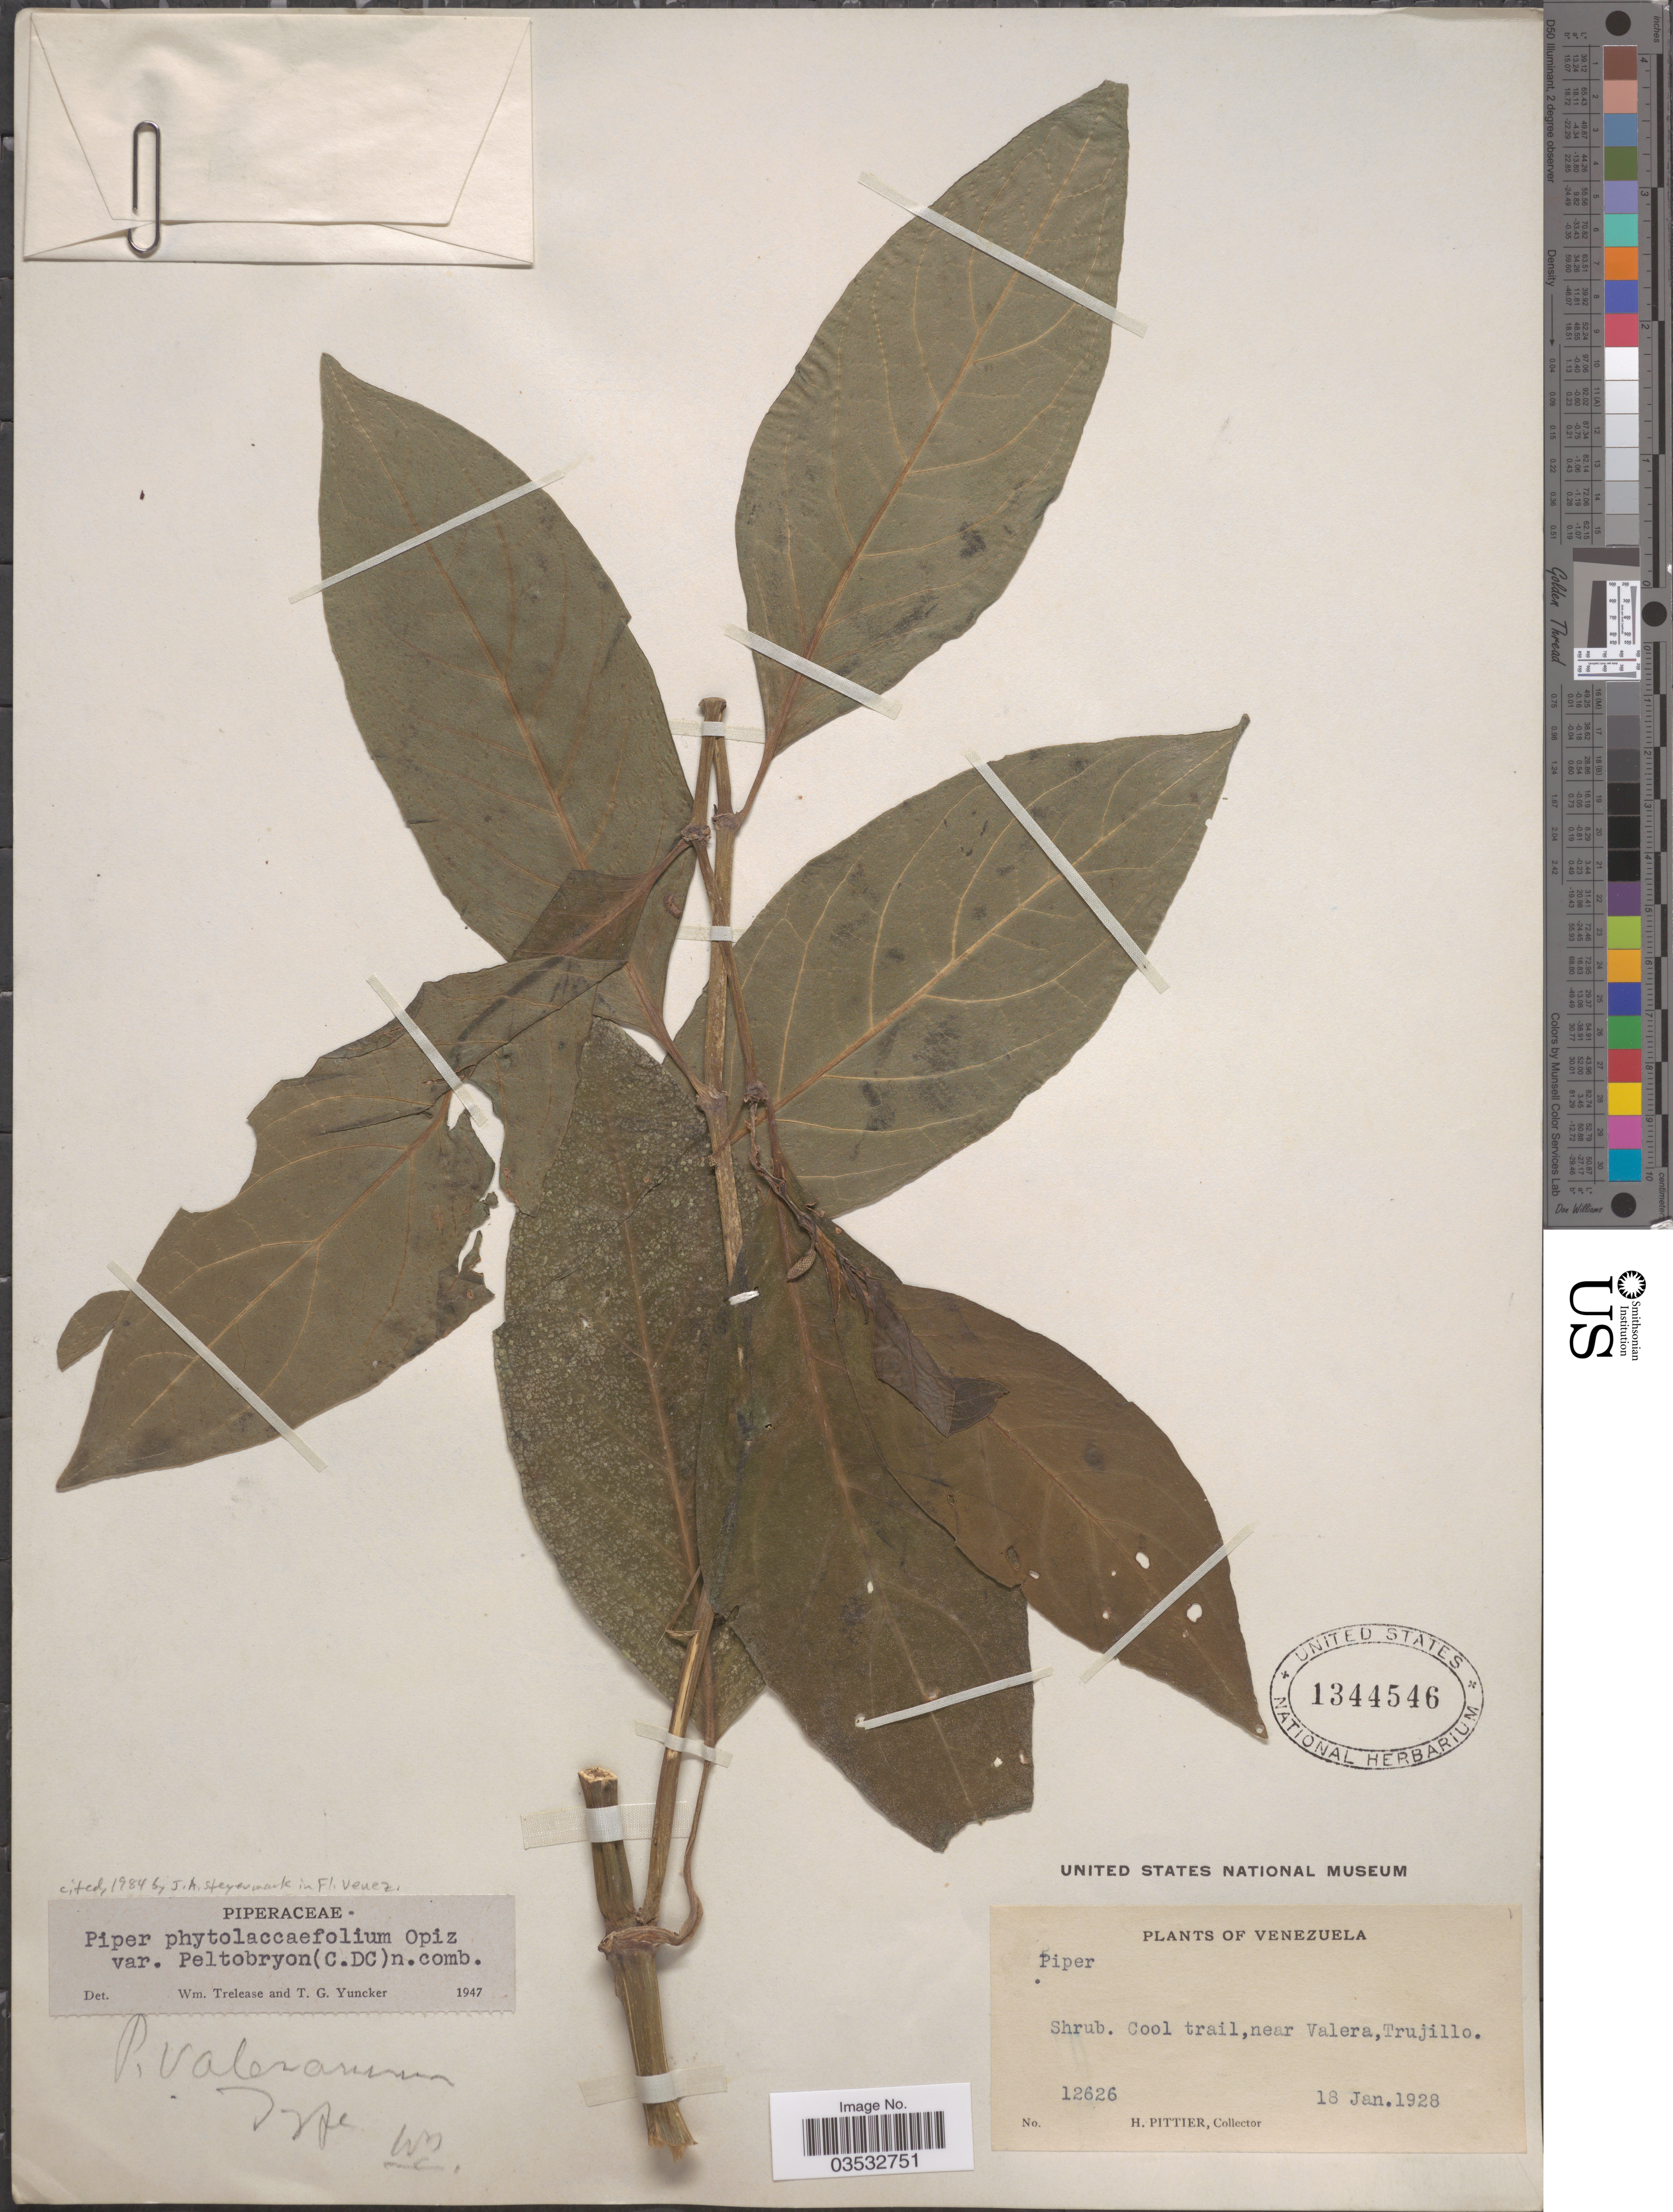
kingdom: Plantae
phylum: Tracheophyta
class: Magnoliopsida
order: Piperales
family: Piperaceae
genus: Piper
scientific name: Piper phytolaccifolium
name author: Opiz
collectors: H. F. Pittier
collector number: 12626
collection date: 1928-01-18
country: Venezuela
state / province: Trujillo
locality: Cool trail, near Valera.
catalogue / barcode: US 1344546